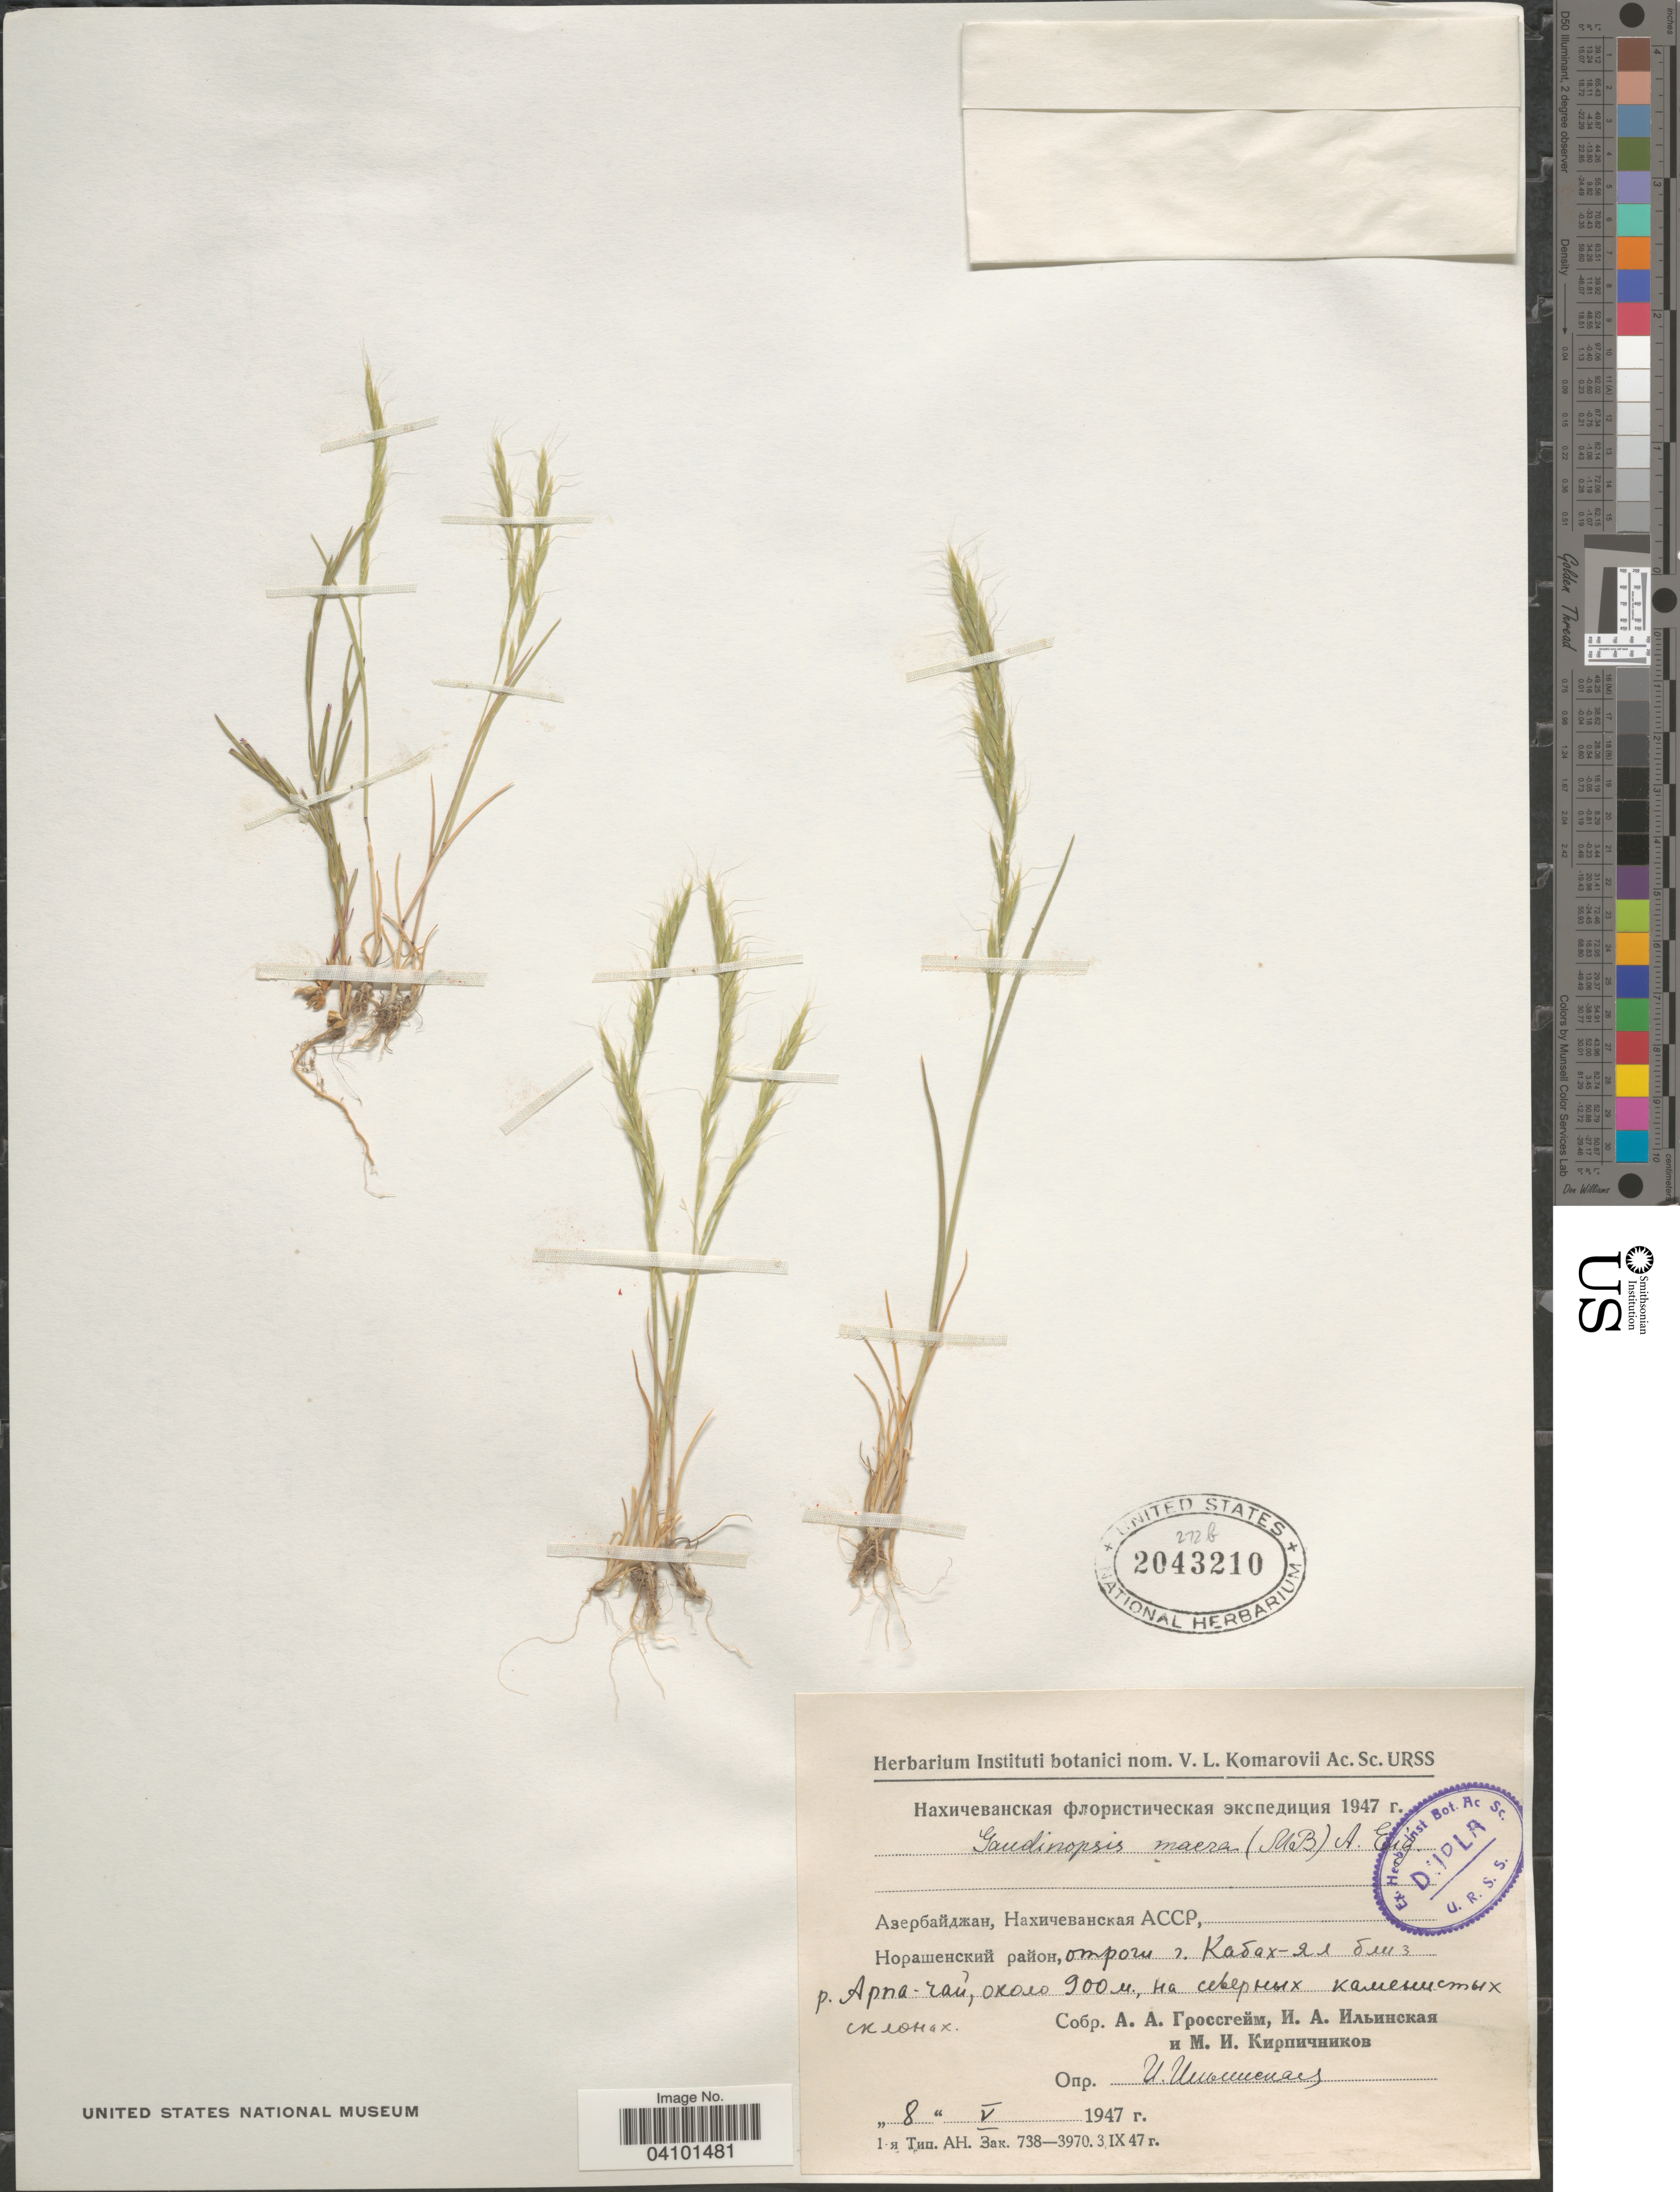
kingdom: Plantae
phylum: Tracheophyta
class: Liliopsida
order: Poales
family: Poaceae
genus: Gaudinopsis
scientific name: Gaudinopsis macra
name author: (Steven ex M. Bieb.) Eig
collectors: A. Grossgeim, I. Ilinskaya & M. Kirpichnikov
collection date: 1947-05-08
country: Azerbaijan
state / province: Nakhchivan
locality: Sharur District, foothills of Kabah-Yal Mt. near Arpa-Chay River.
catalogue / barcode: US 2043210